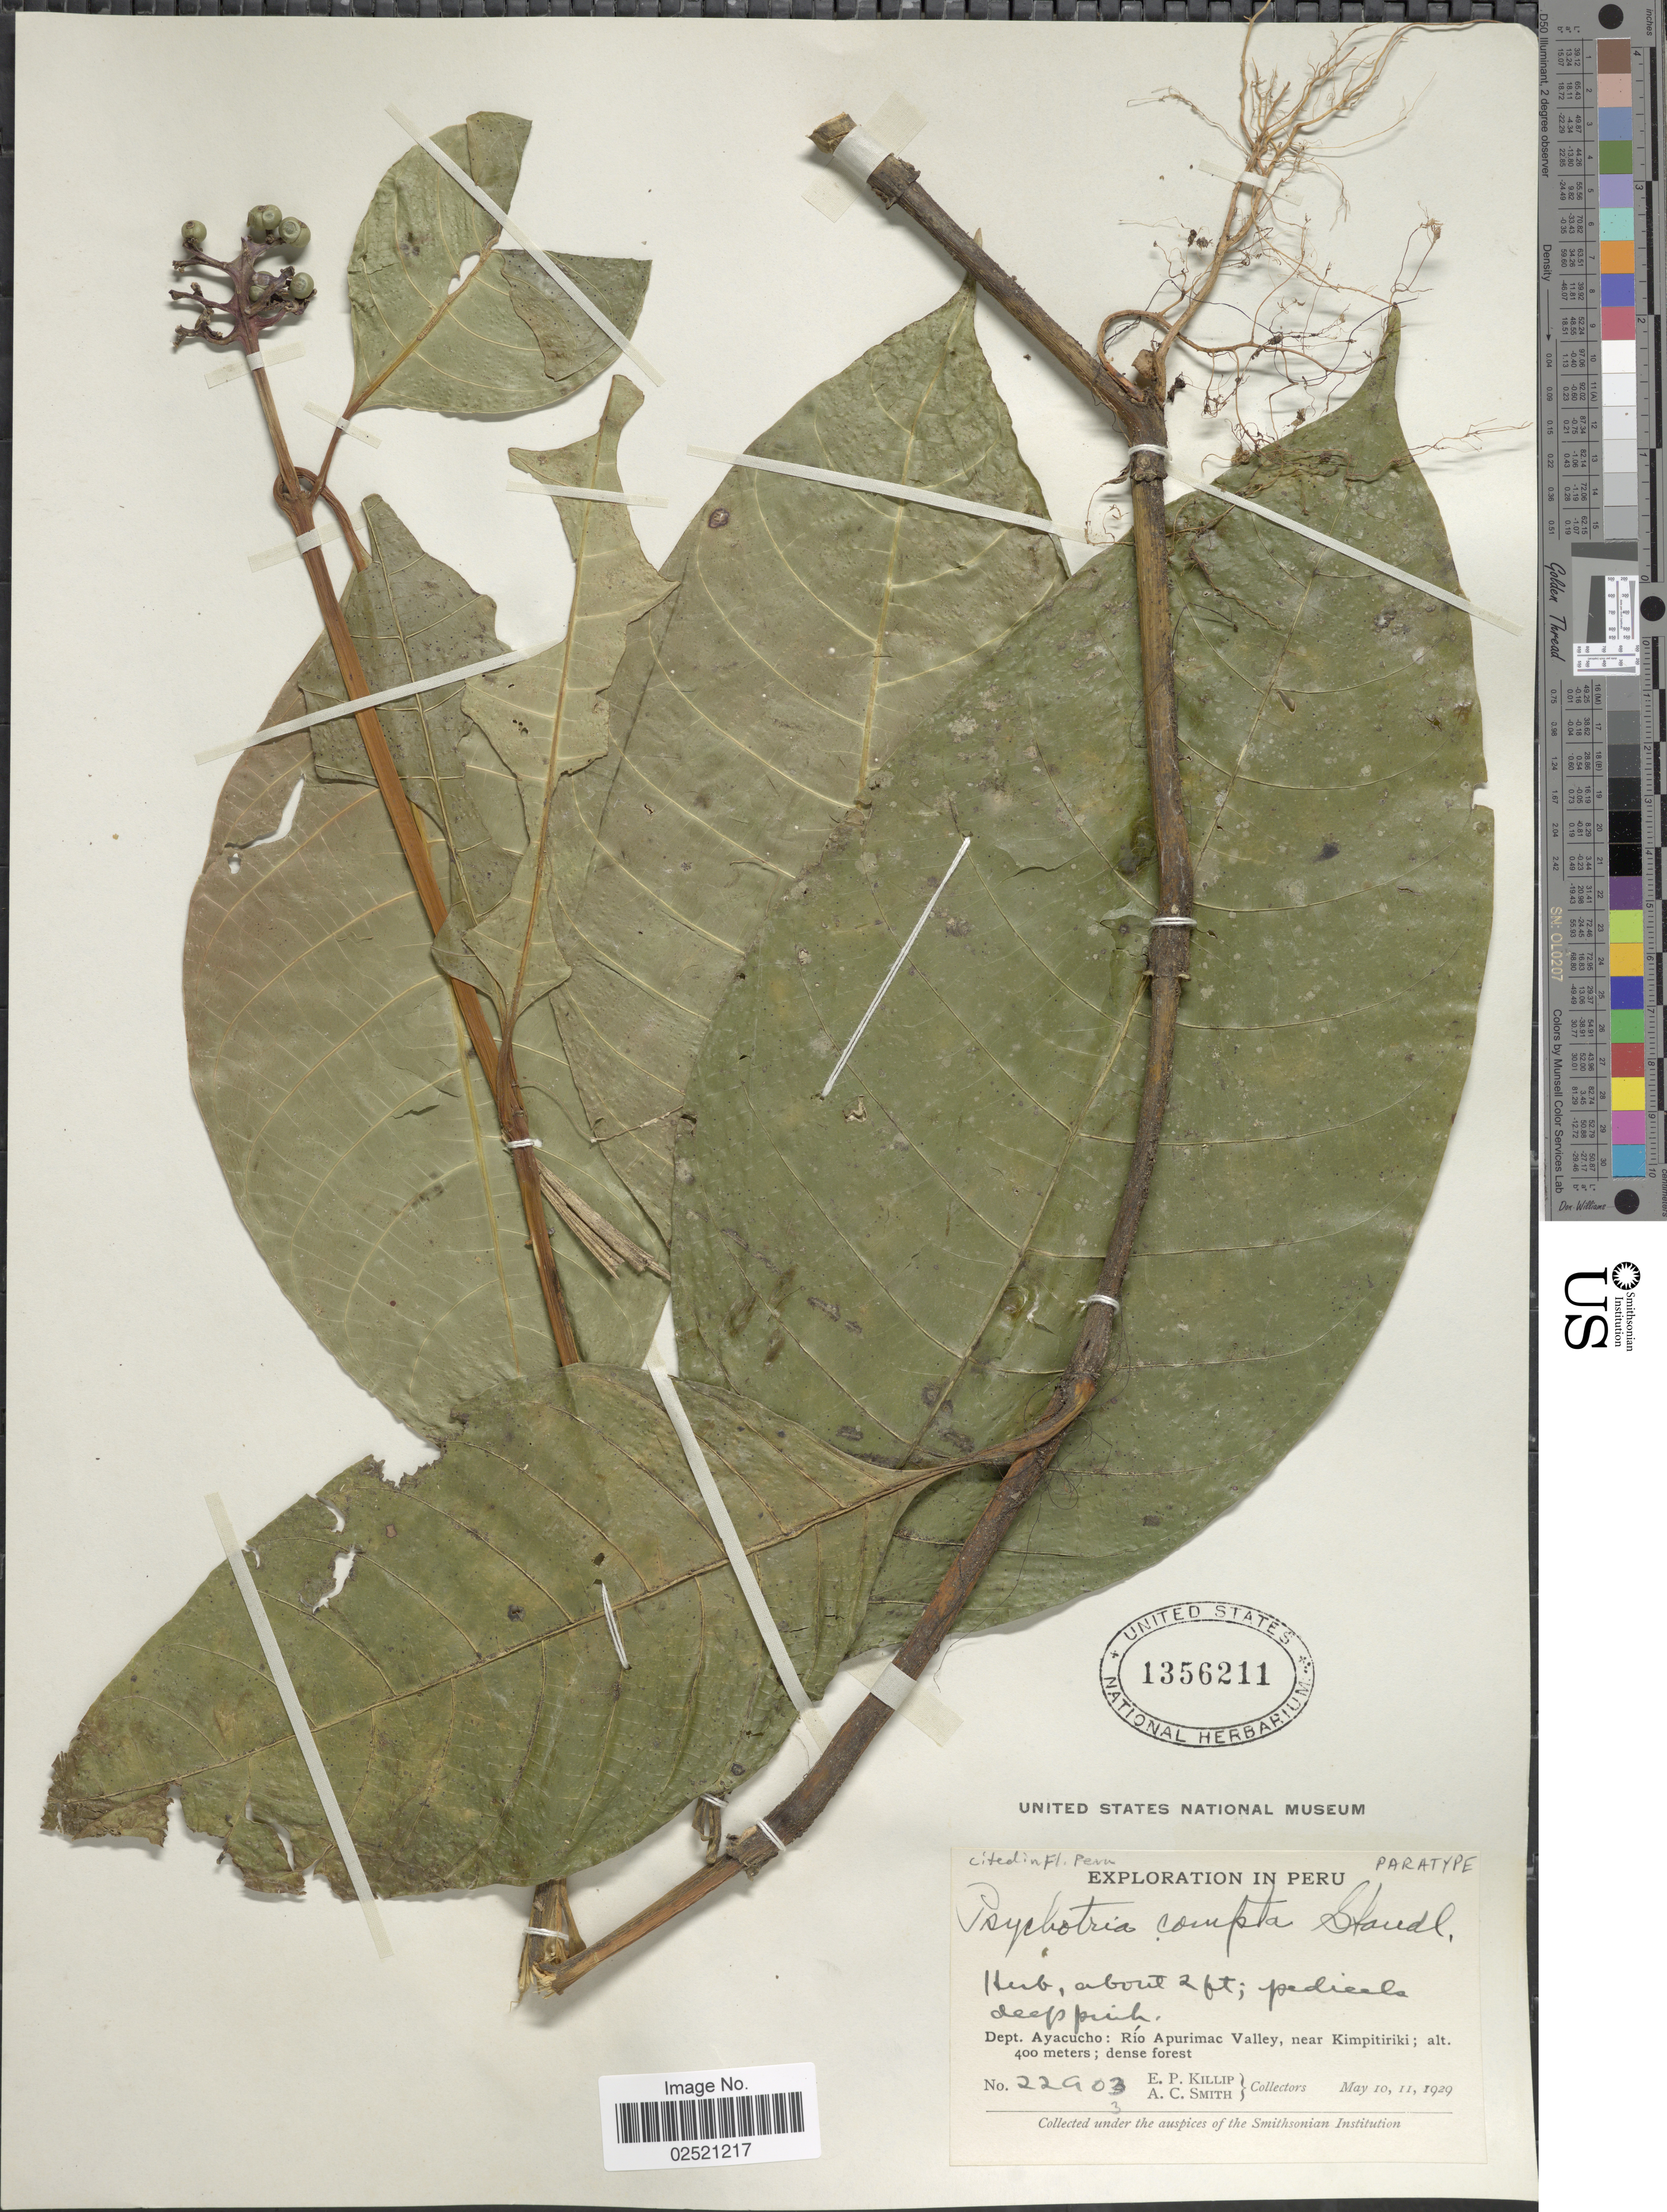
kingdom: Plantae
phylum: Tracheophyta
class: Magnoliopsida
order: Gentianales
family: Rubiaceae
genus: Psychotria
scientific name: Psychotria compta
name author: Standl.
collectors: E. P. Killip & A. C. Smith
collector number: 22903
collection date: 1929-05-10/1929-05-11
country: Peru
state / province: Ayacucho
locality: Rio Apurimac Valley, near Kimpitiriki.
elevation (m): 400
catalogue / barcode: US 1356211